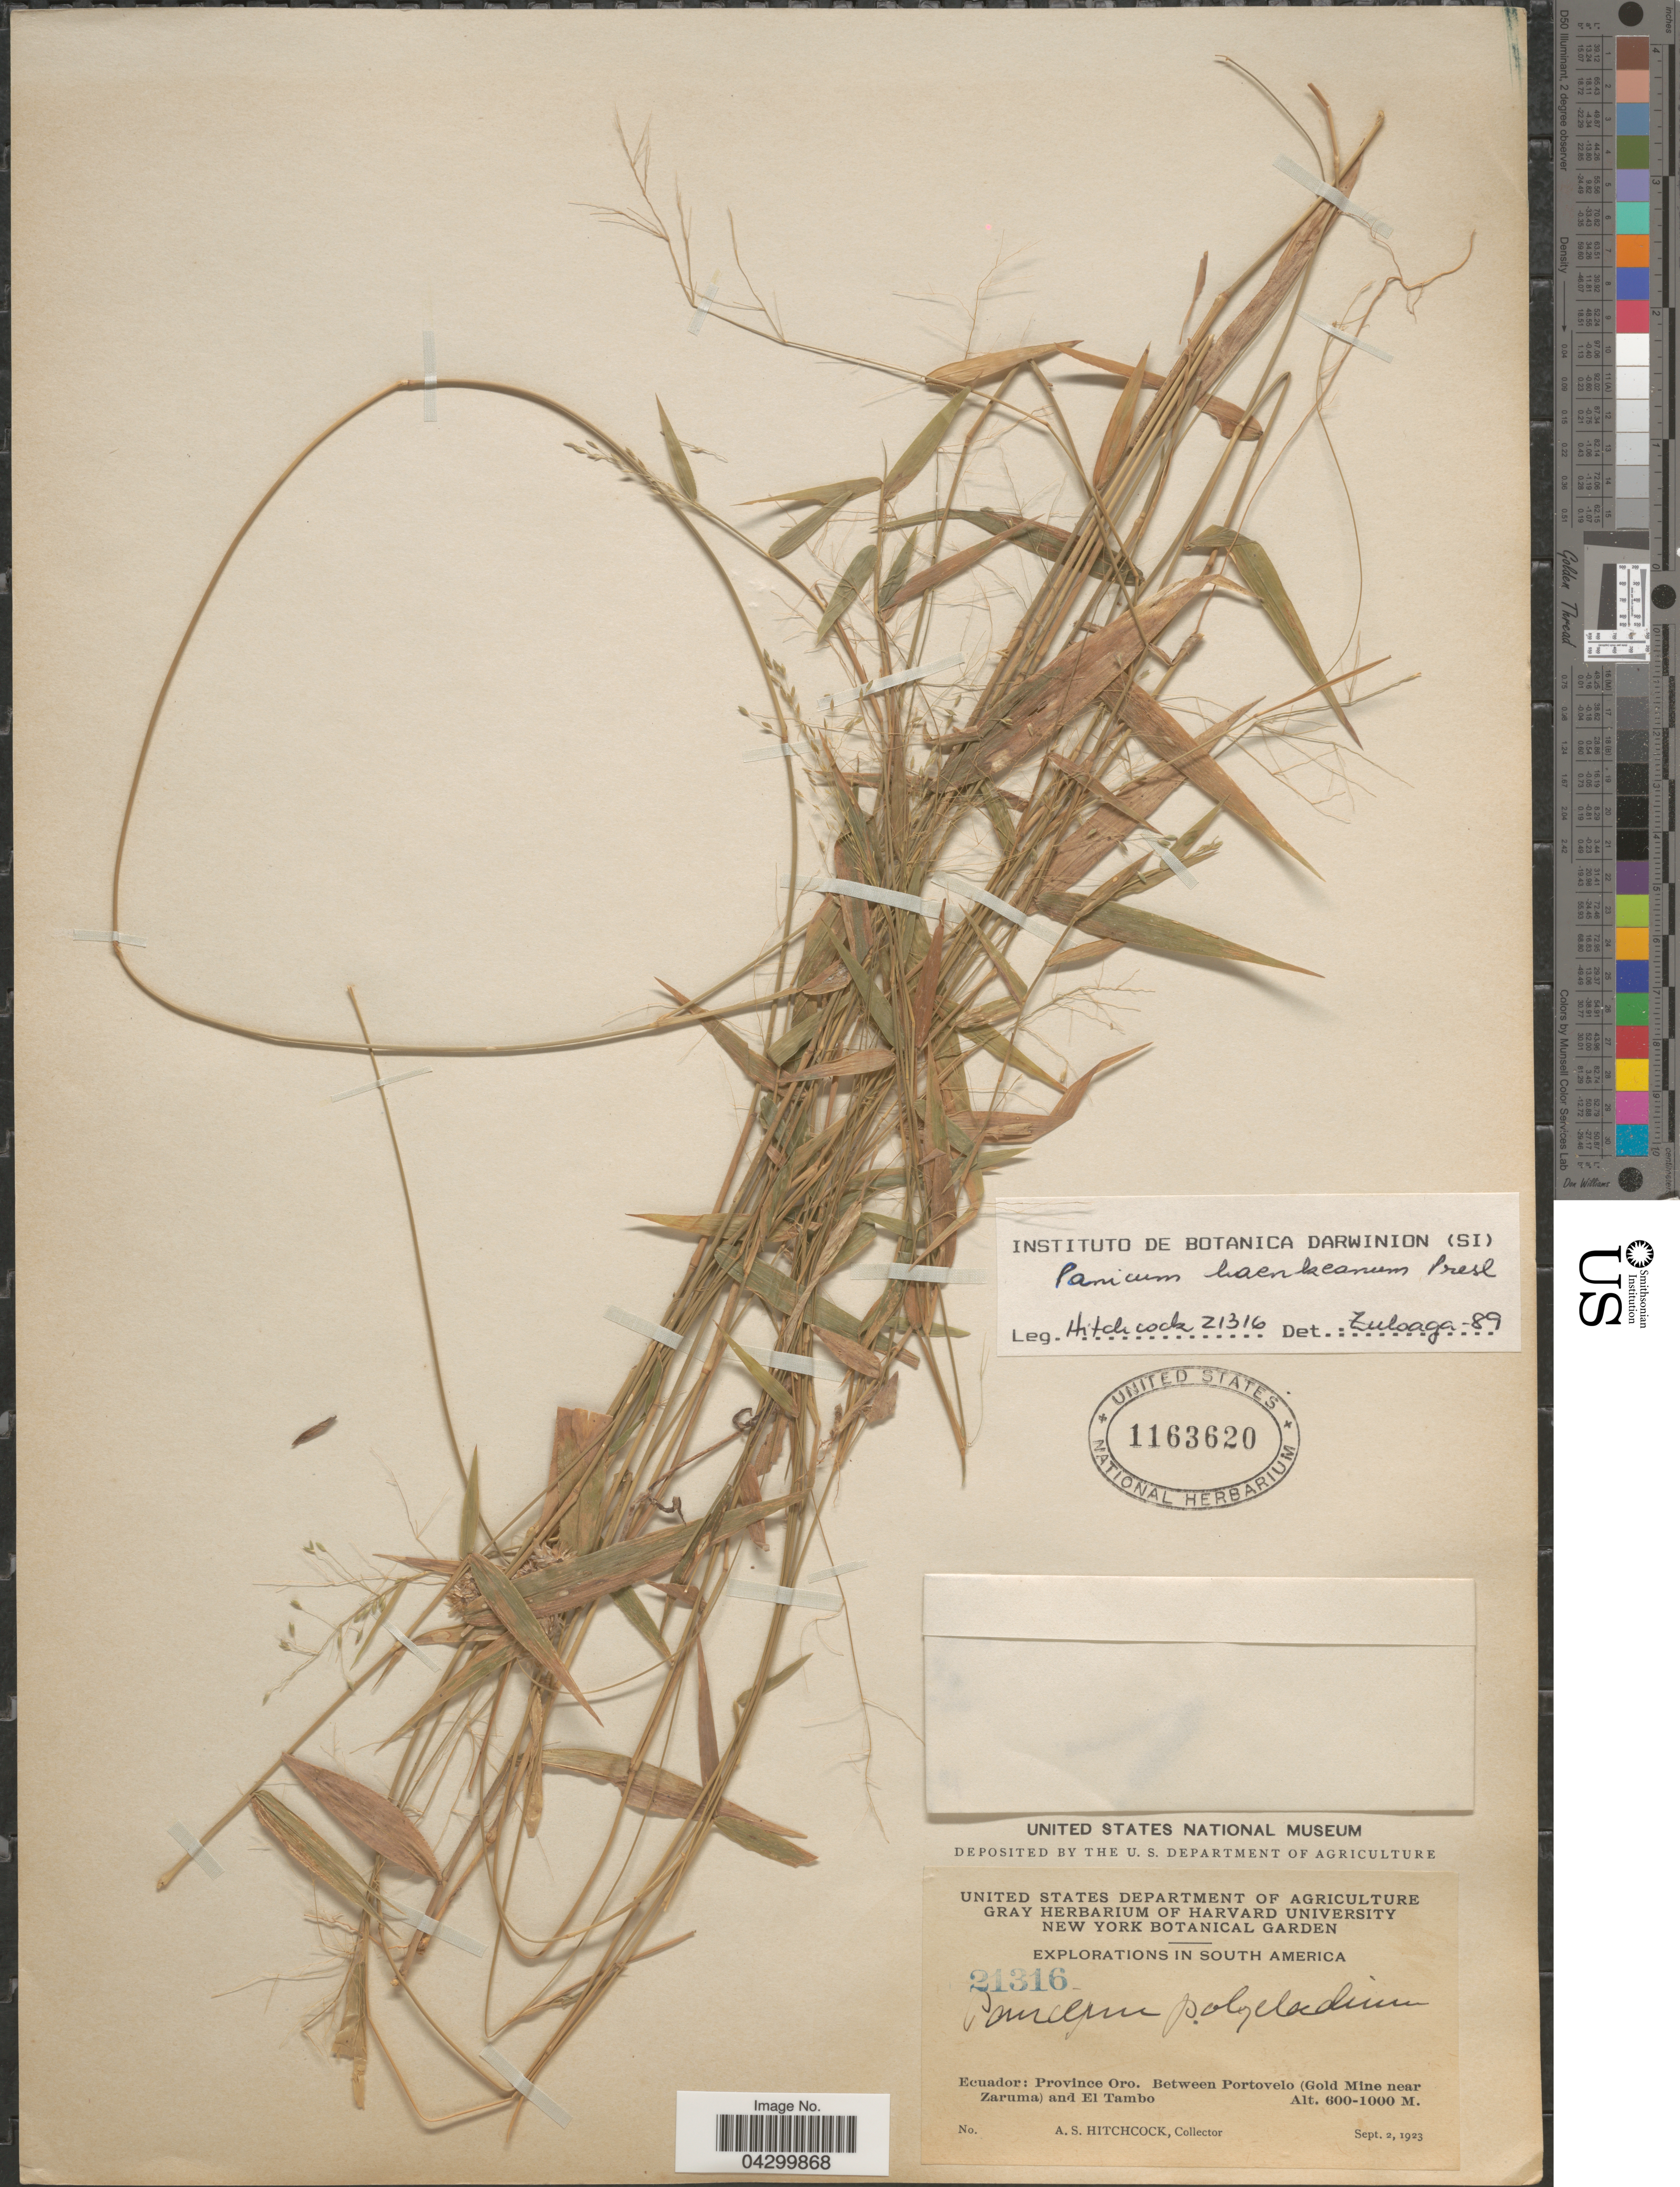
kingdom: Plantae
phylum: Tracheophyta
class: Liliopsida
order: Poales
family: Poaceae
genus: Panicum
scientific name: Panicum haenkeanum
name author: J. Presl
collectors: A. S. Hitchcock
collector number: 21316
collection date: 1923-09-02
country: Ecuador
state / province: El Oro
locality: Explorations in South America. Province Oro. Between Portovelo (Gold Mine near Zaruma) and El Tambo.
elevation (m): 600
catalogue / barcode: US 1163620